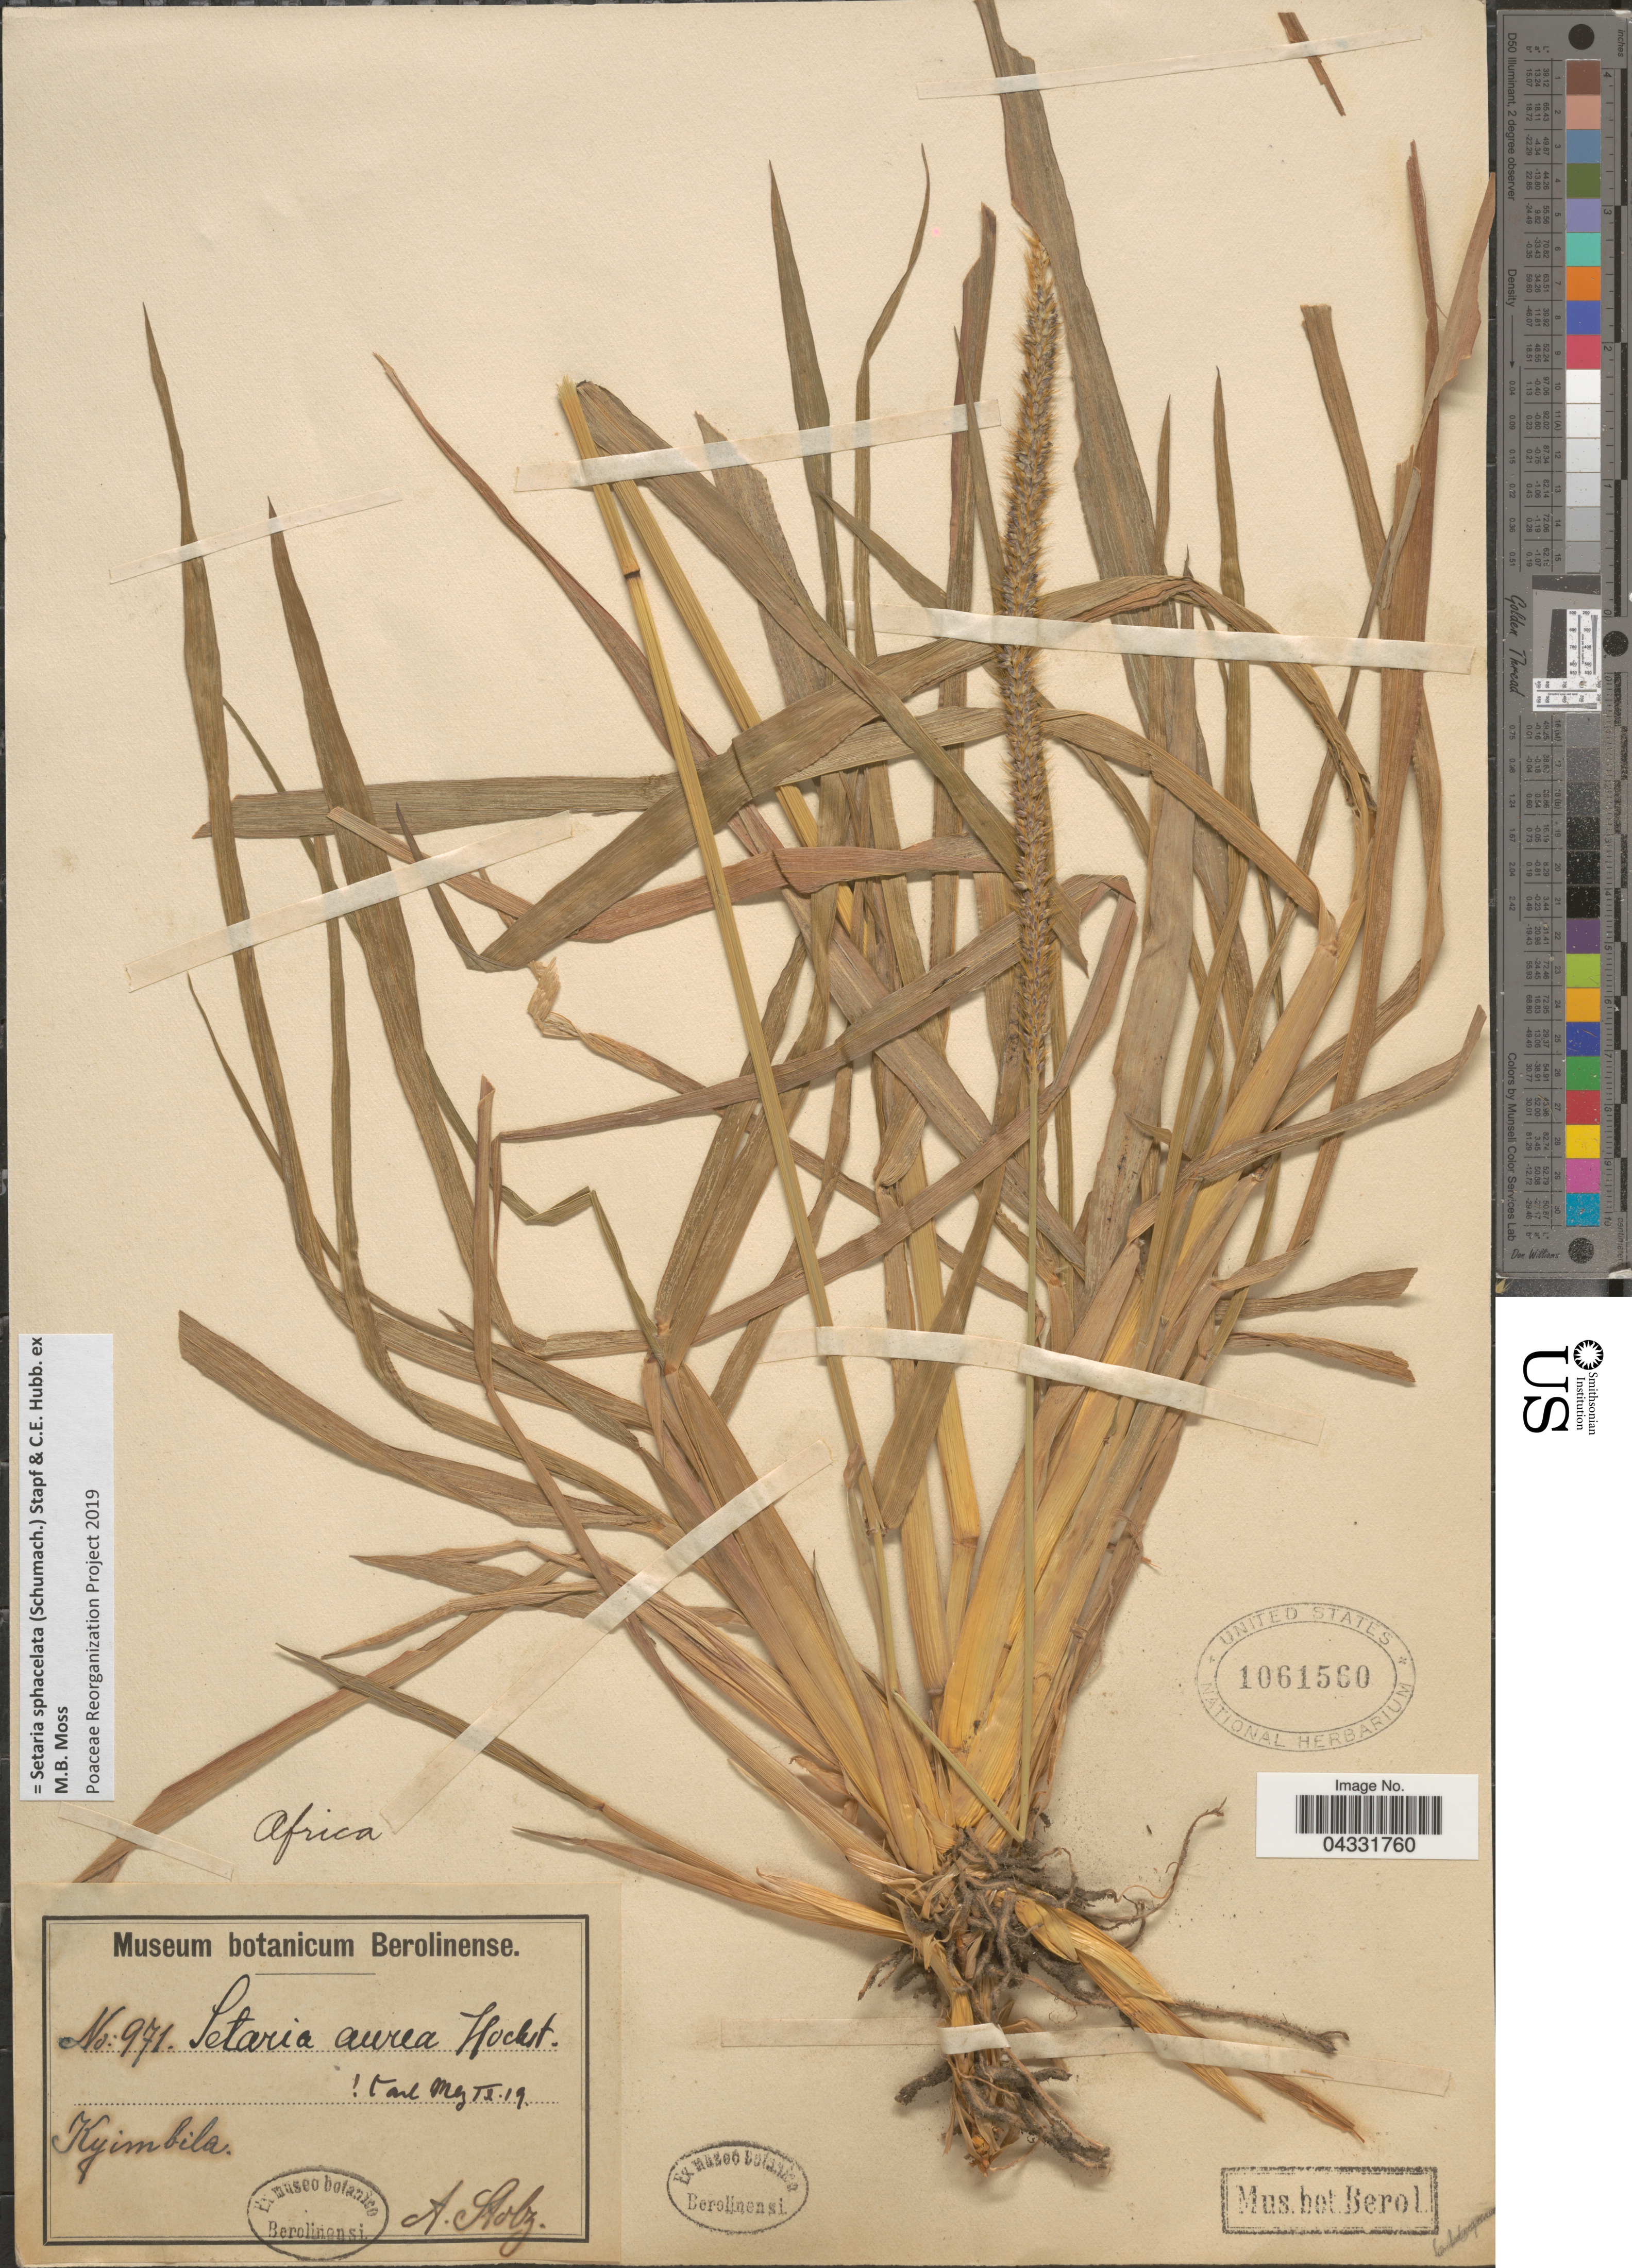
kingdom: Plantae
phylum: Tracheophyta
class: Liliopsida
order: Poales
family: Poaceae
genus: Setaria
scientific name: Setaria sphacelata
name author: (Schumach.) Stapf & Hubb. ex Moss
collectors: A. Stolz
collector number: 971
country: Tanzania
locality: Africa. Kyimbila.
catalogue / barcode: US 1061560